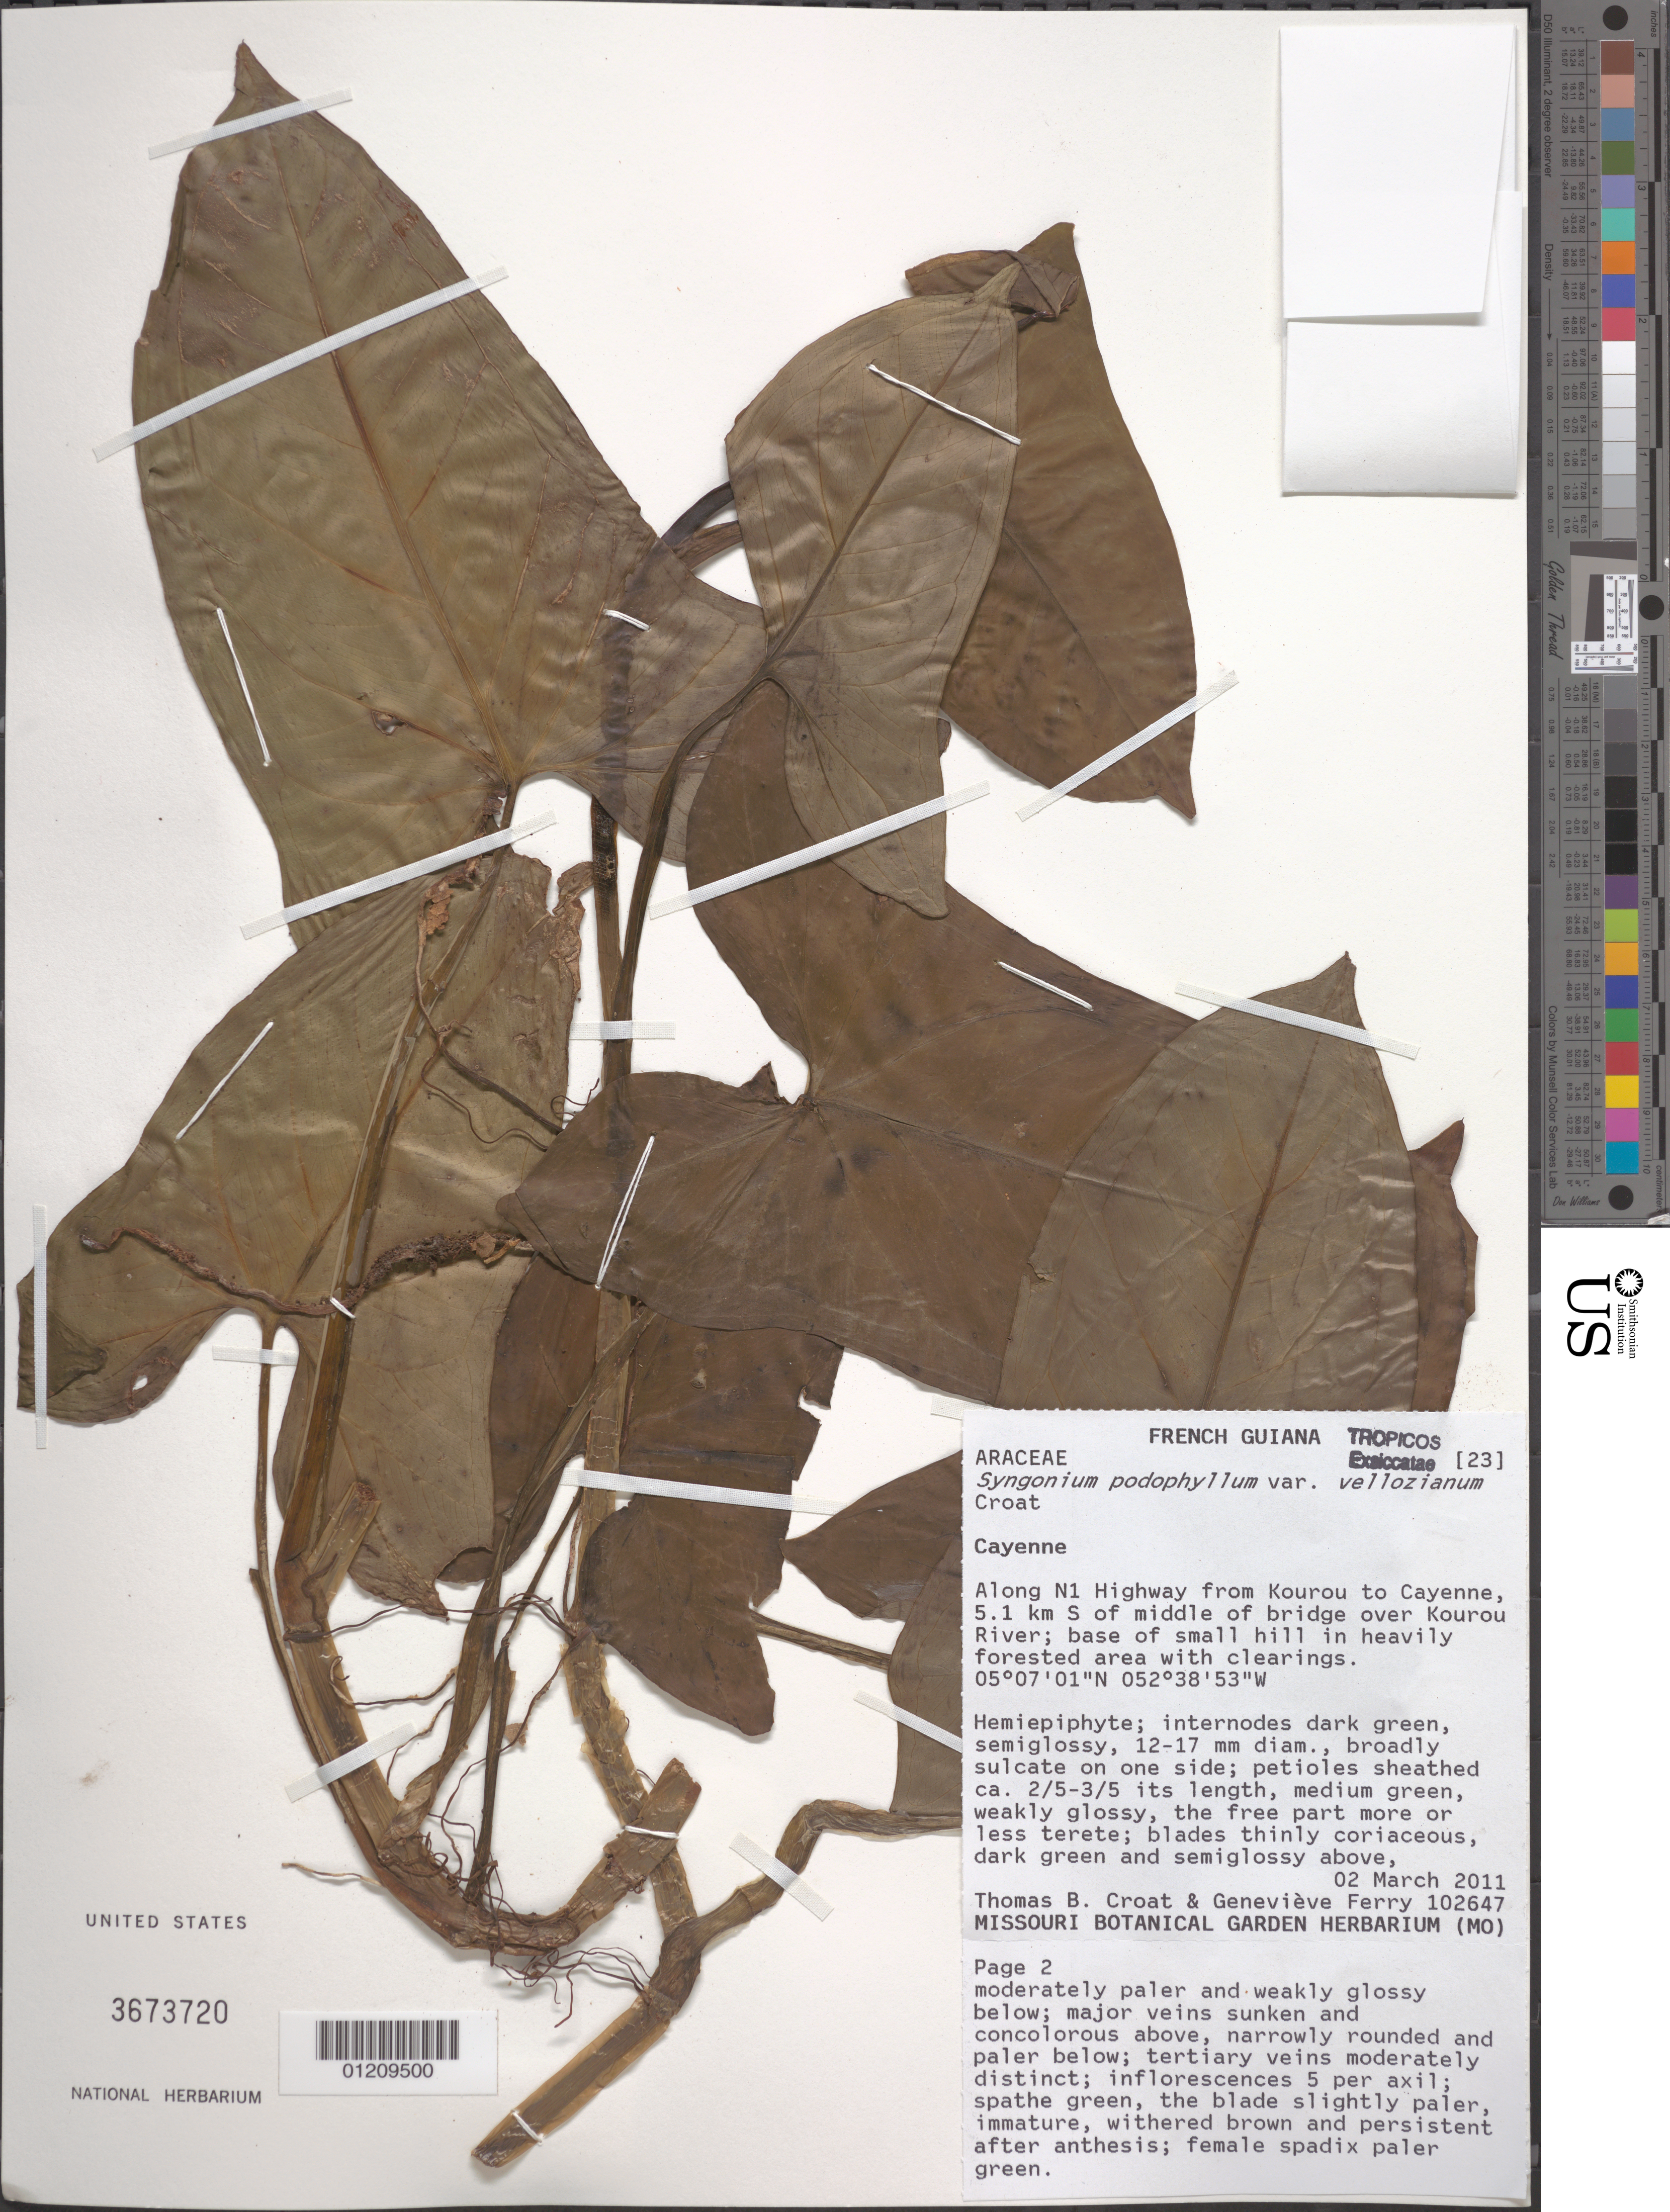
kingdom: Plantae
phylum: Tracheophyta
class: Liliopsida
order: Alismatales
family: Araceae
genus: Syngonium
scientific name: Syngonium podophyllum var. vellozianum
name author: (Schott) Croat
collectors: T. B. Croat & G. Ferry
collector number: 102647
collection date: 2011-03-02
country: French Guiana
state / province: Cayenne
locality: Along N1 Highway from Kourou to Cayenne, 5.1km S of middle of bridge over Kourou River; base of small hill in heavily forested area with clearings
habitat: Base of small hill in heavily forested area with clearings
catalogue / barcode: US 3673720